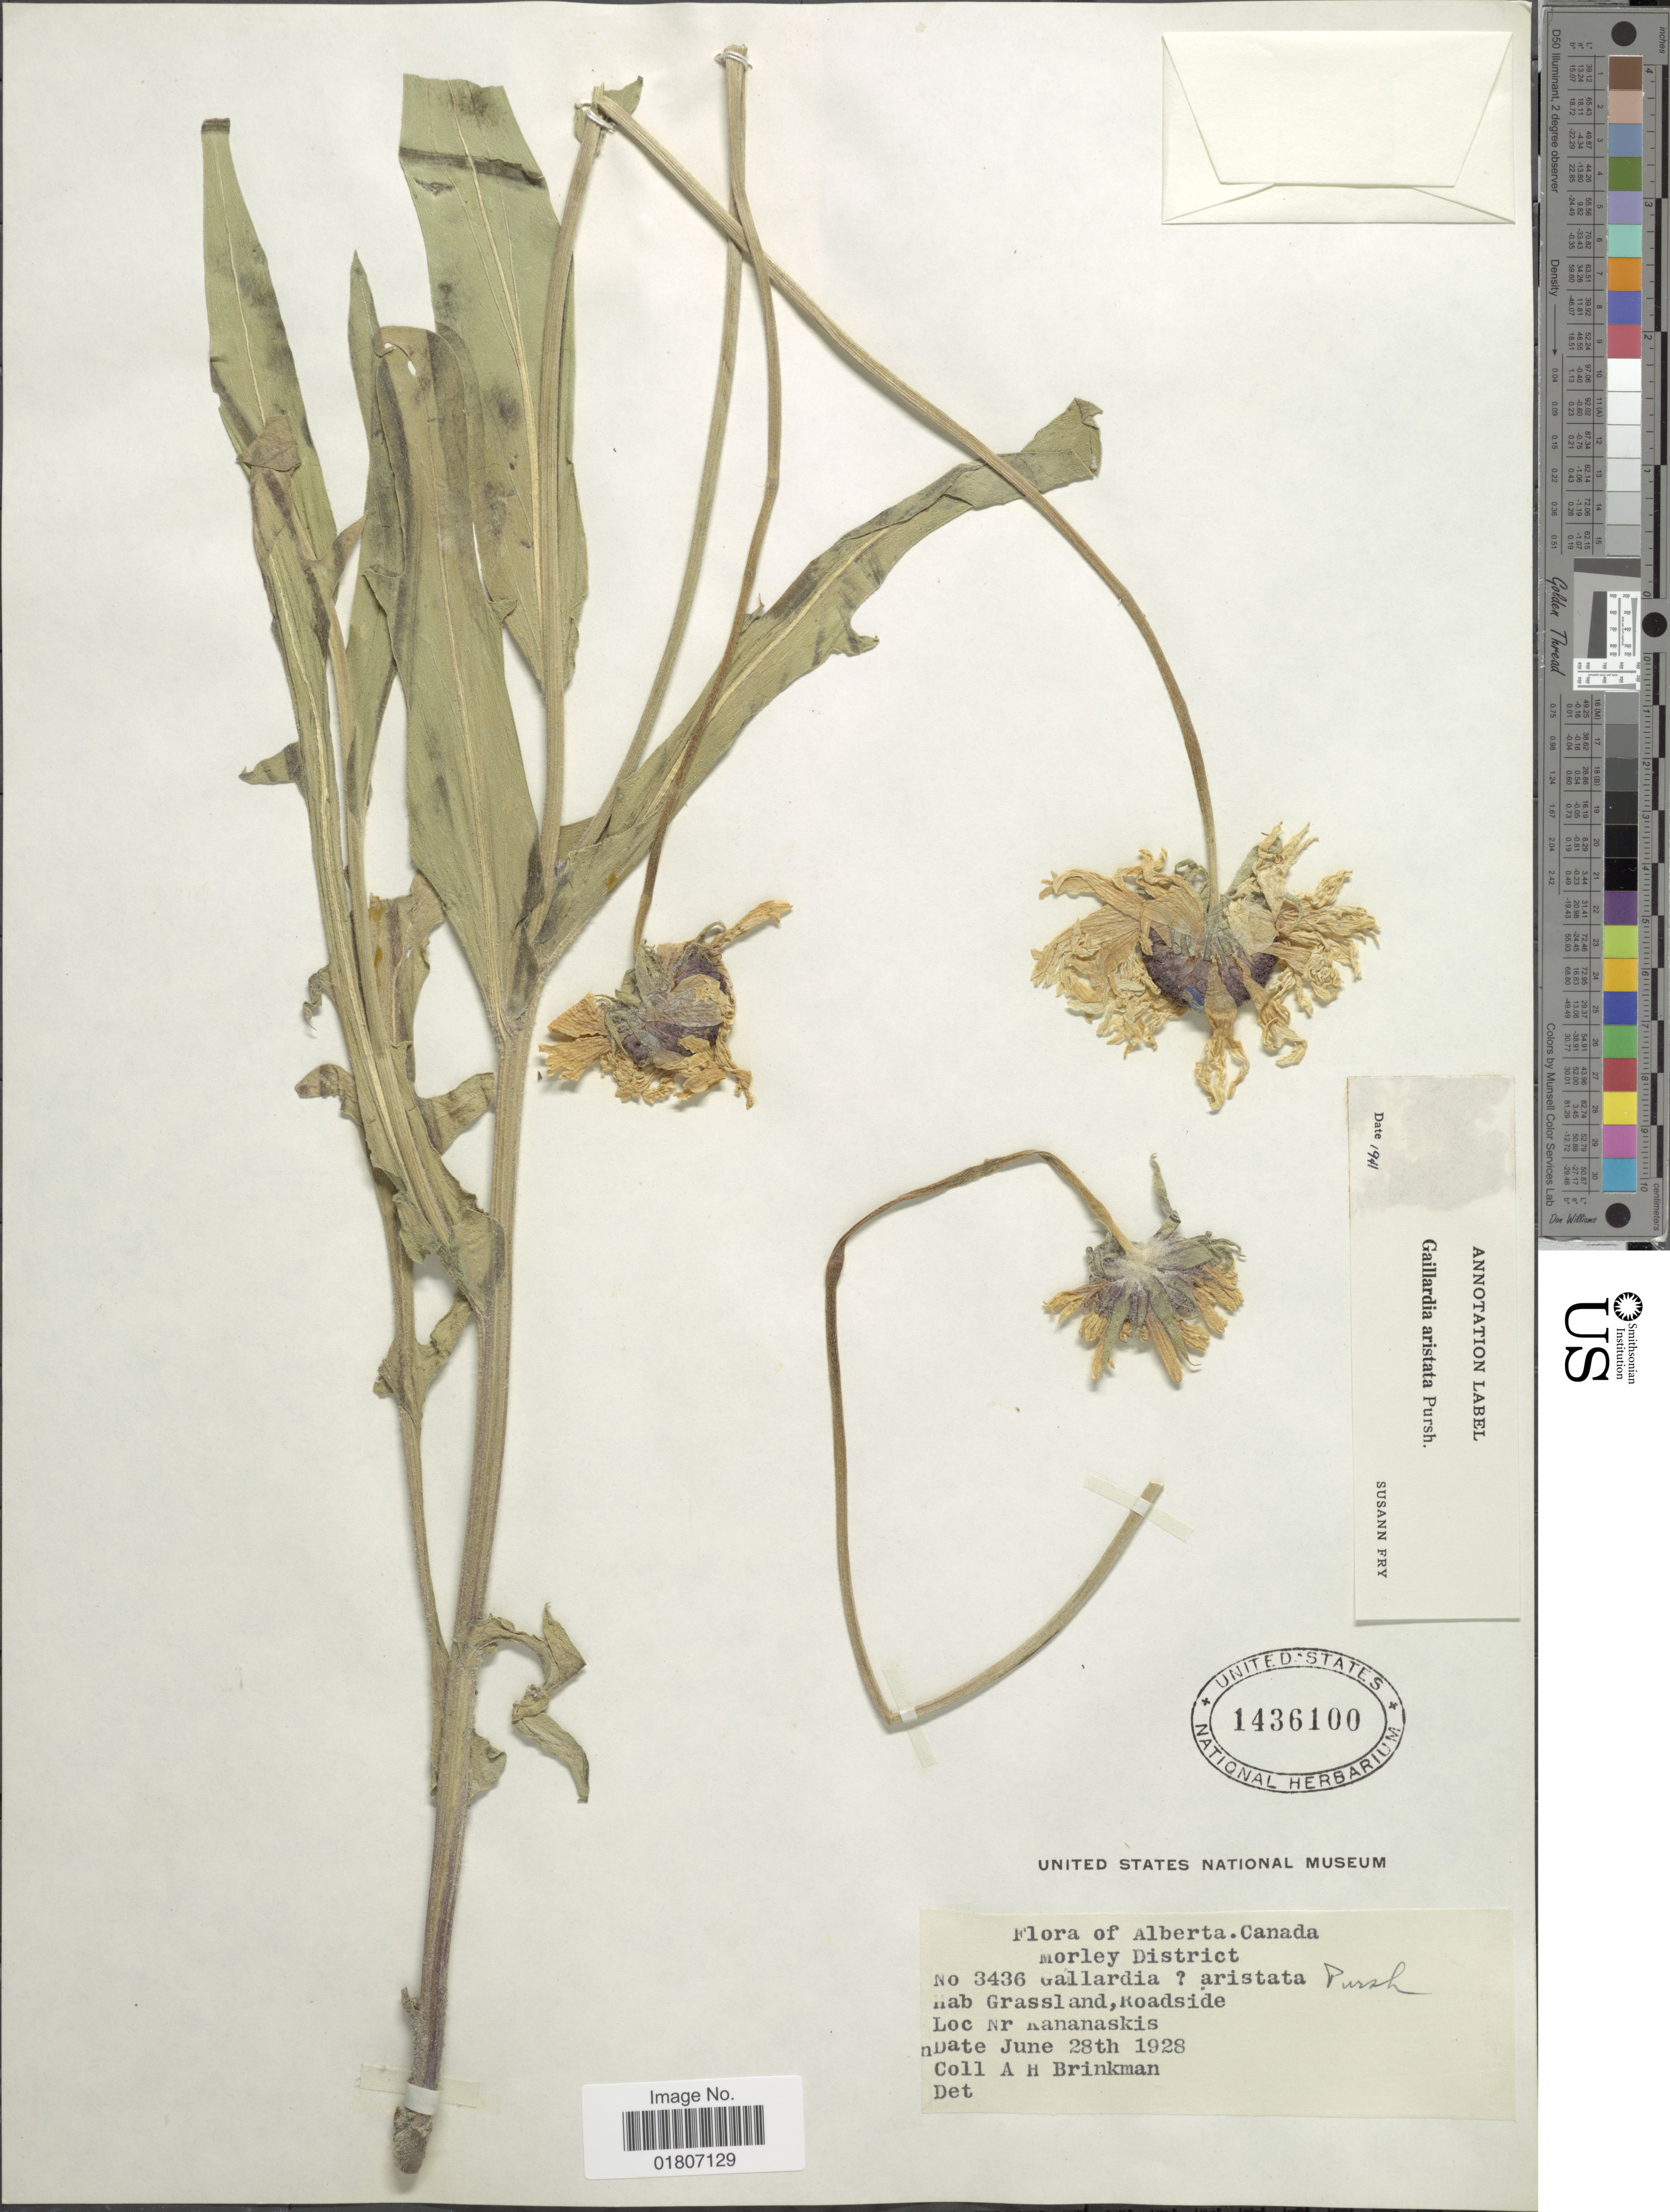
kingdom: Plantae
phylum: Tracheophyta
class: Magnoliopsida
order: Asterales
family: Asteraceae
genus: Gaillardia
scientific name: Gaillardia aristata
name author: Pursh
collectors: A. Brinkman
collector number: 3436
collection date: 1928-06-28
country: Canada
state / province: Alberta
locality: Morley District. Nr Kananaskis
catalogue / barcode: US 1436100